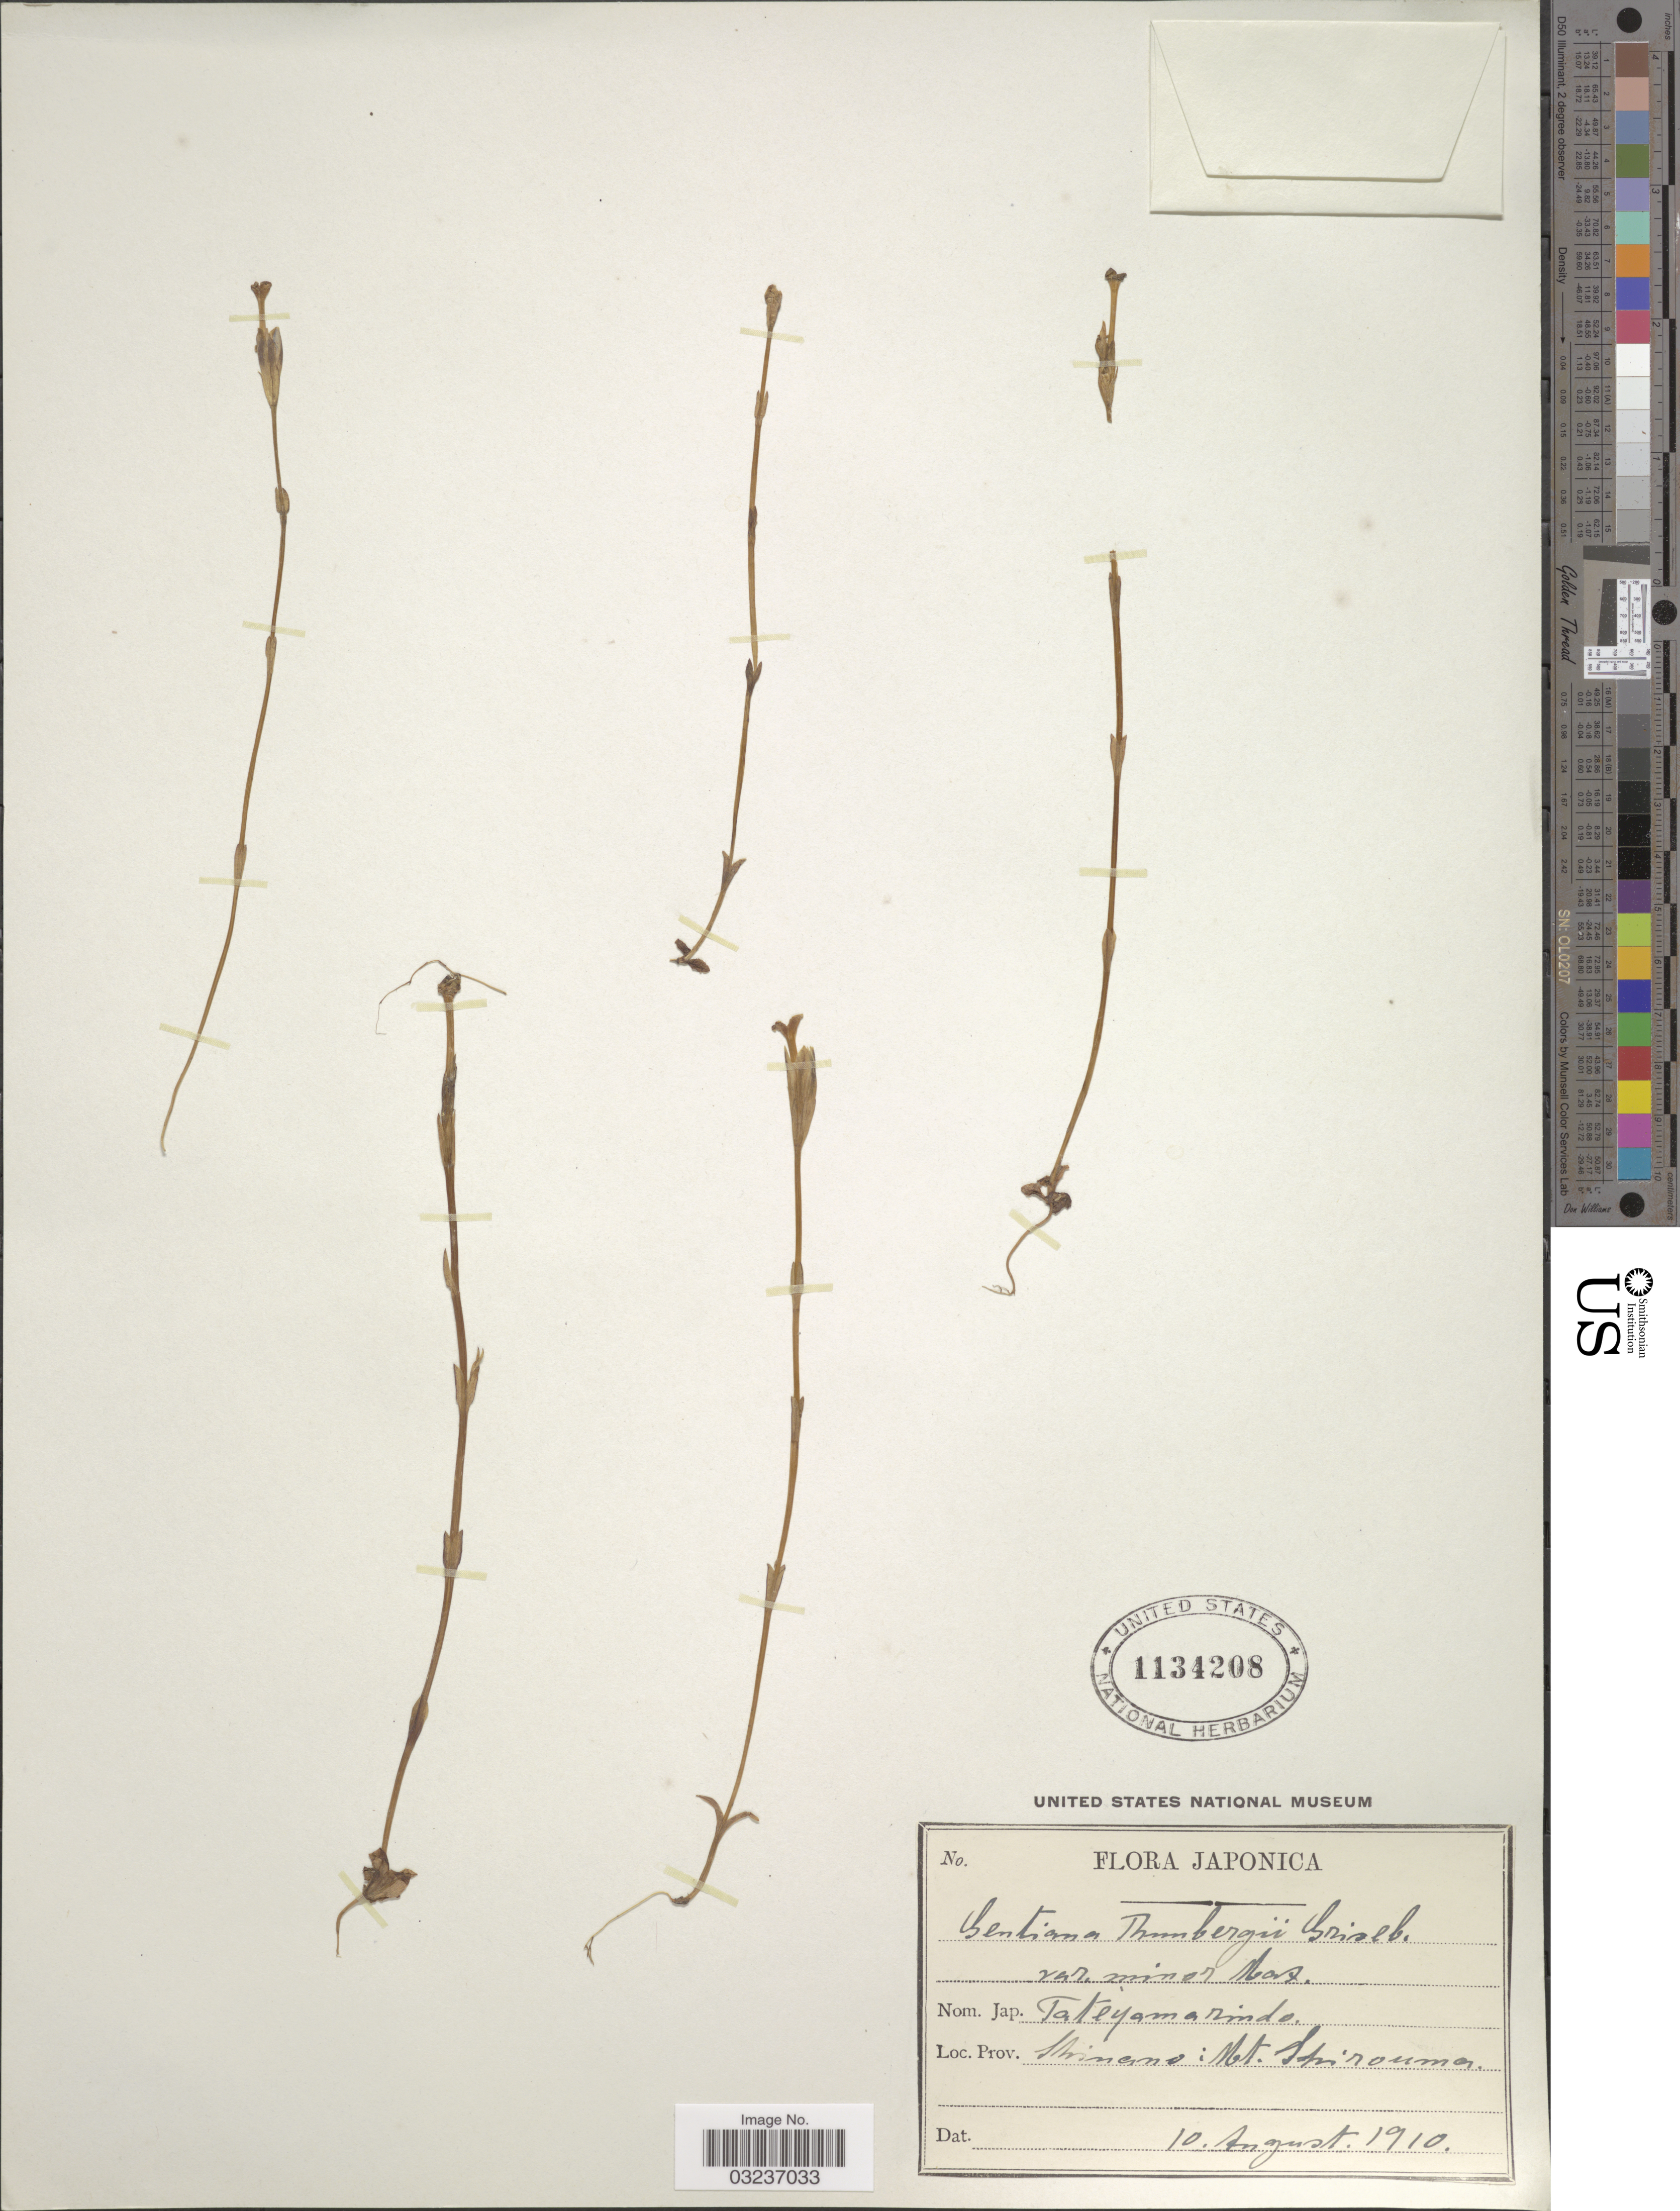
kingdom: Plantae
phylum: Tracheophyta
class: Magnoliopsida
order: Gentianales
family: Gentianaceae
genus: Gentiana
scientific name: Gentiana thunbergii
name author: (G. Don) Griseb.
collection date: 1910-08-10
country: Japan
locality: Japonica, Shinano: Mt. Shirouma.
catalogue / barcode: US 1134208